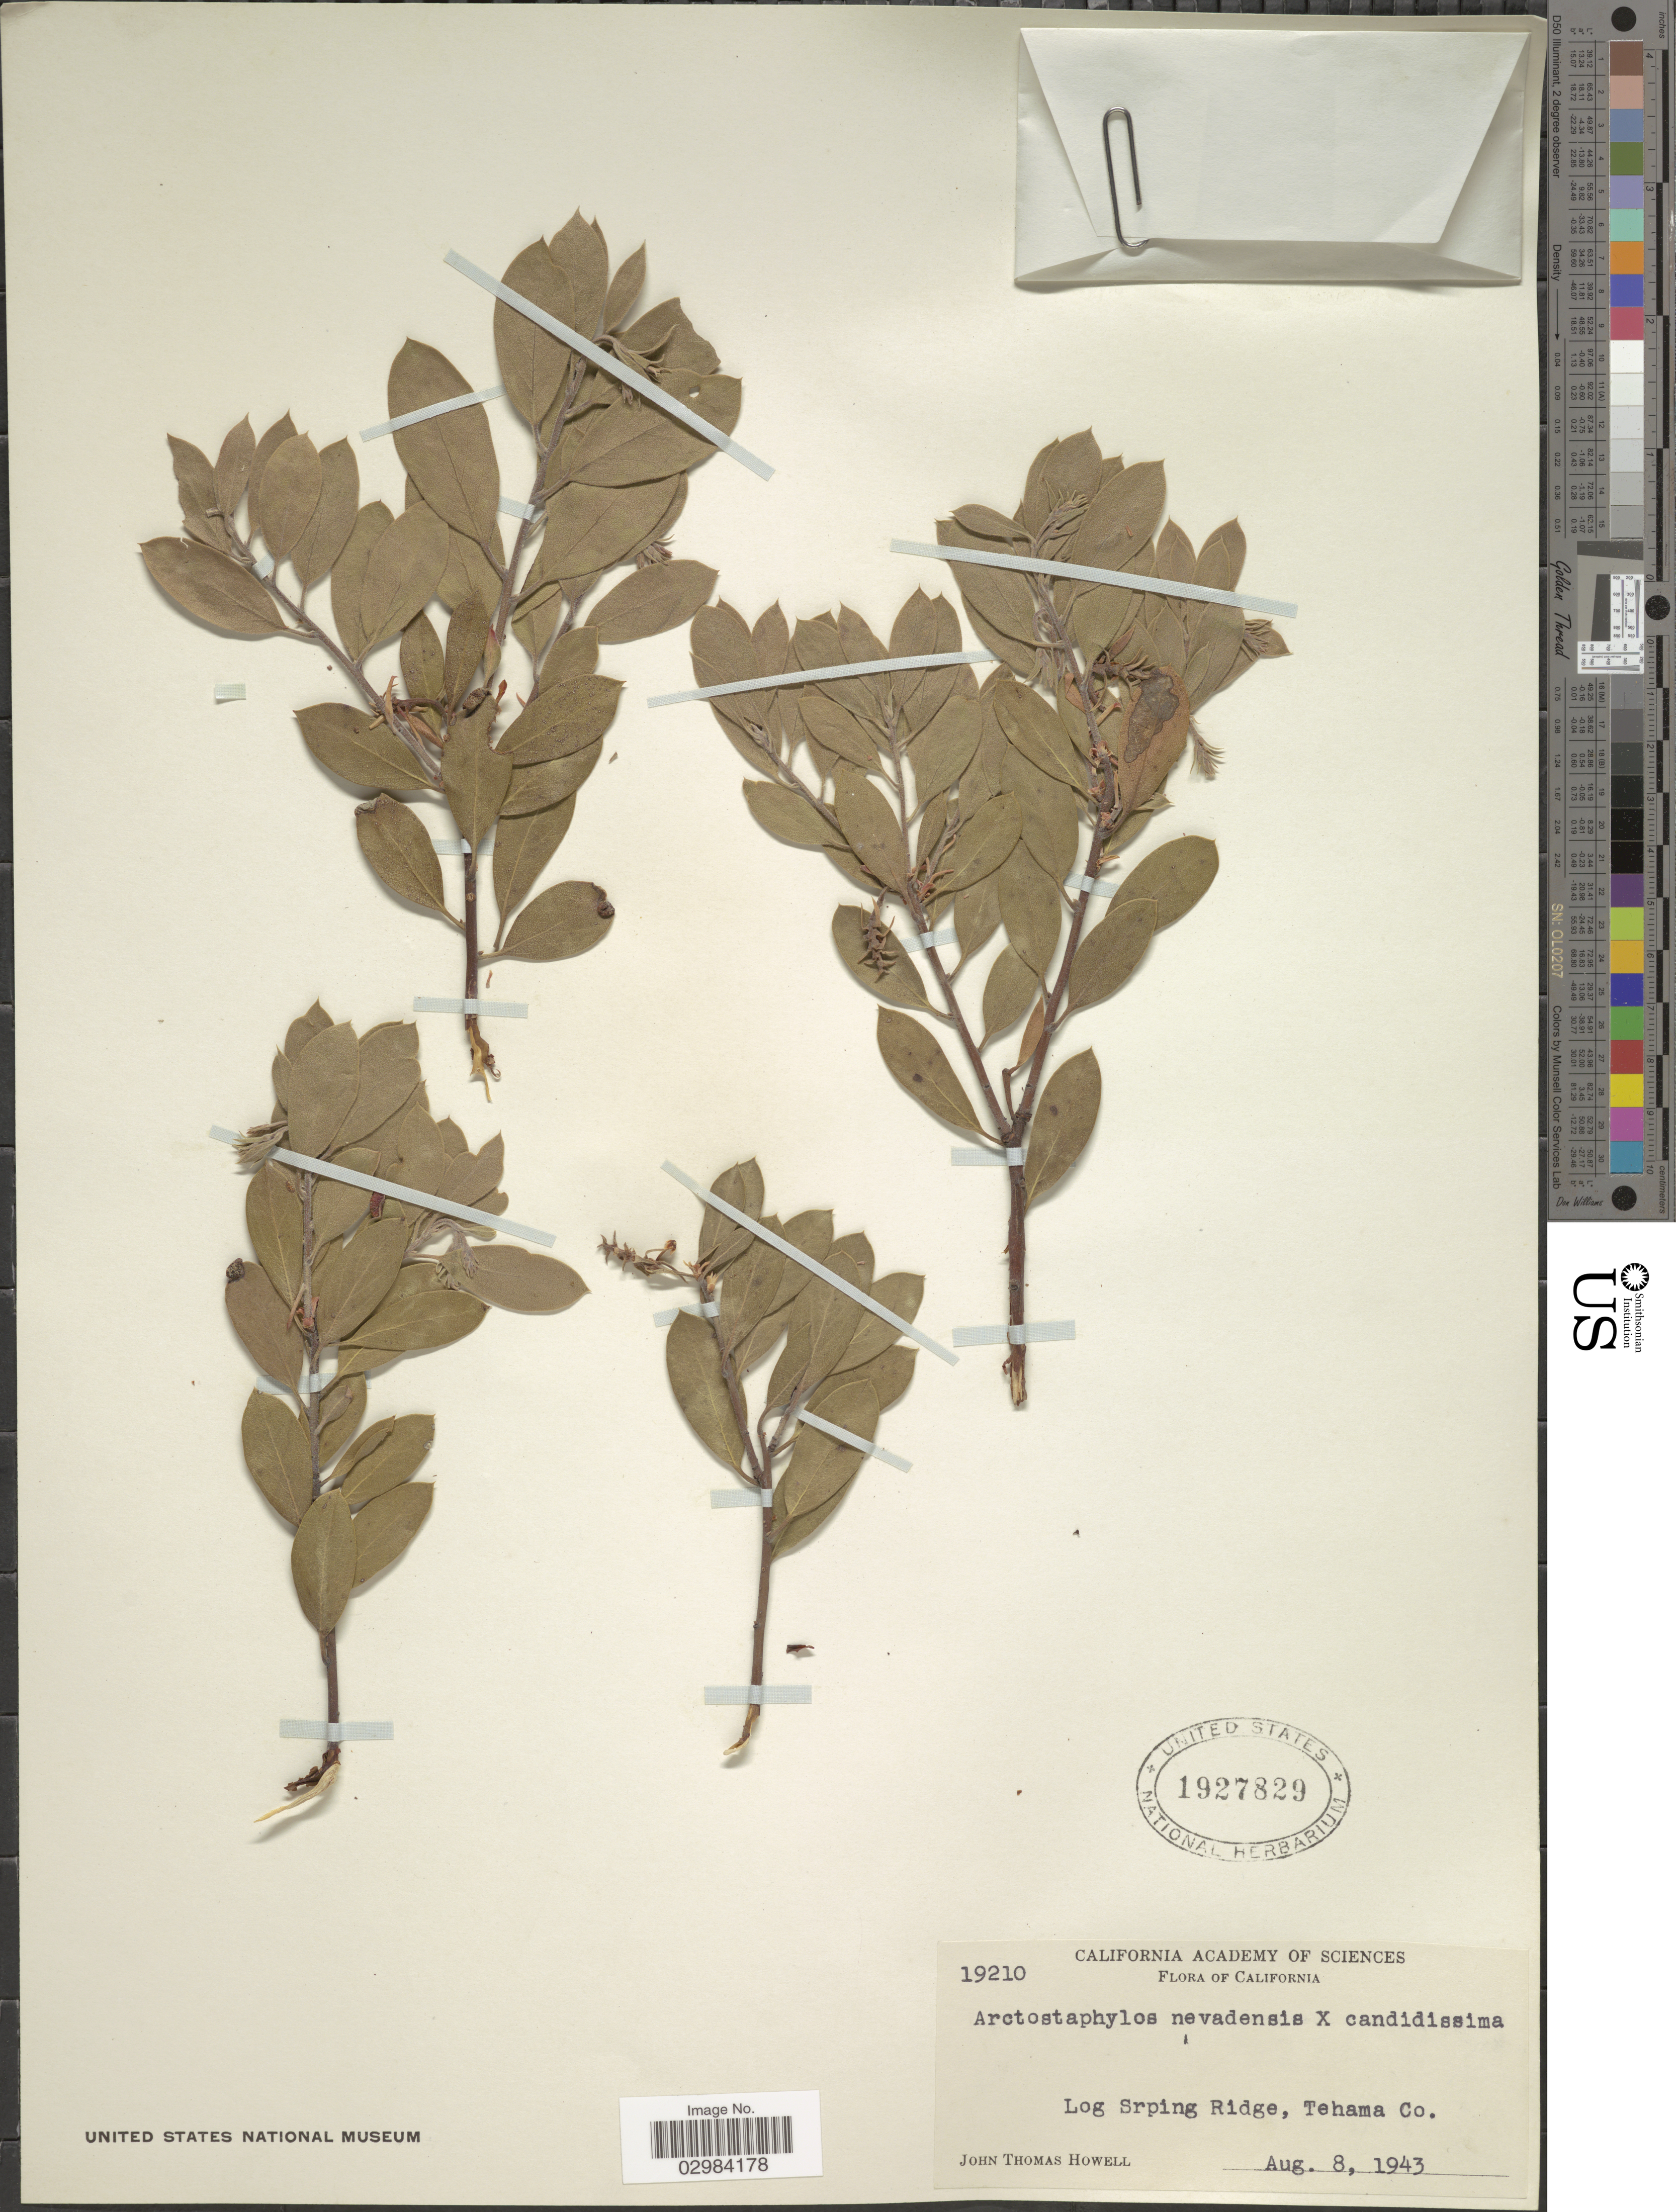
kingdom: Plantae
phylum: Tracheophyta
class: Magnoliopsida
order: Ericales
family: Ericaceae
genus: Arctostaphylos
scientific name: Arctostaphylos nevadensis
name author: A. Gray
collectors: J. T. Howell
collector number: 19210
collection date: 1943-08-08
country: United States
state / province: California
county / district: Tehama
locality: Log Srping Ridge, Tehama Co.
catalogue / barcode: US 1927829